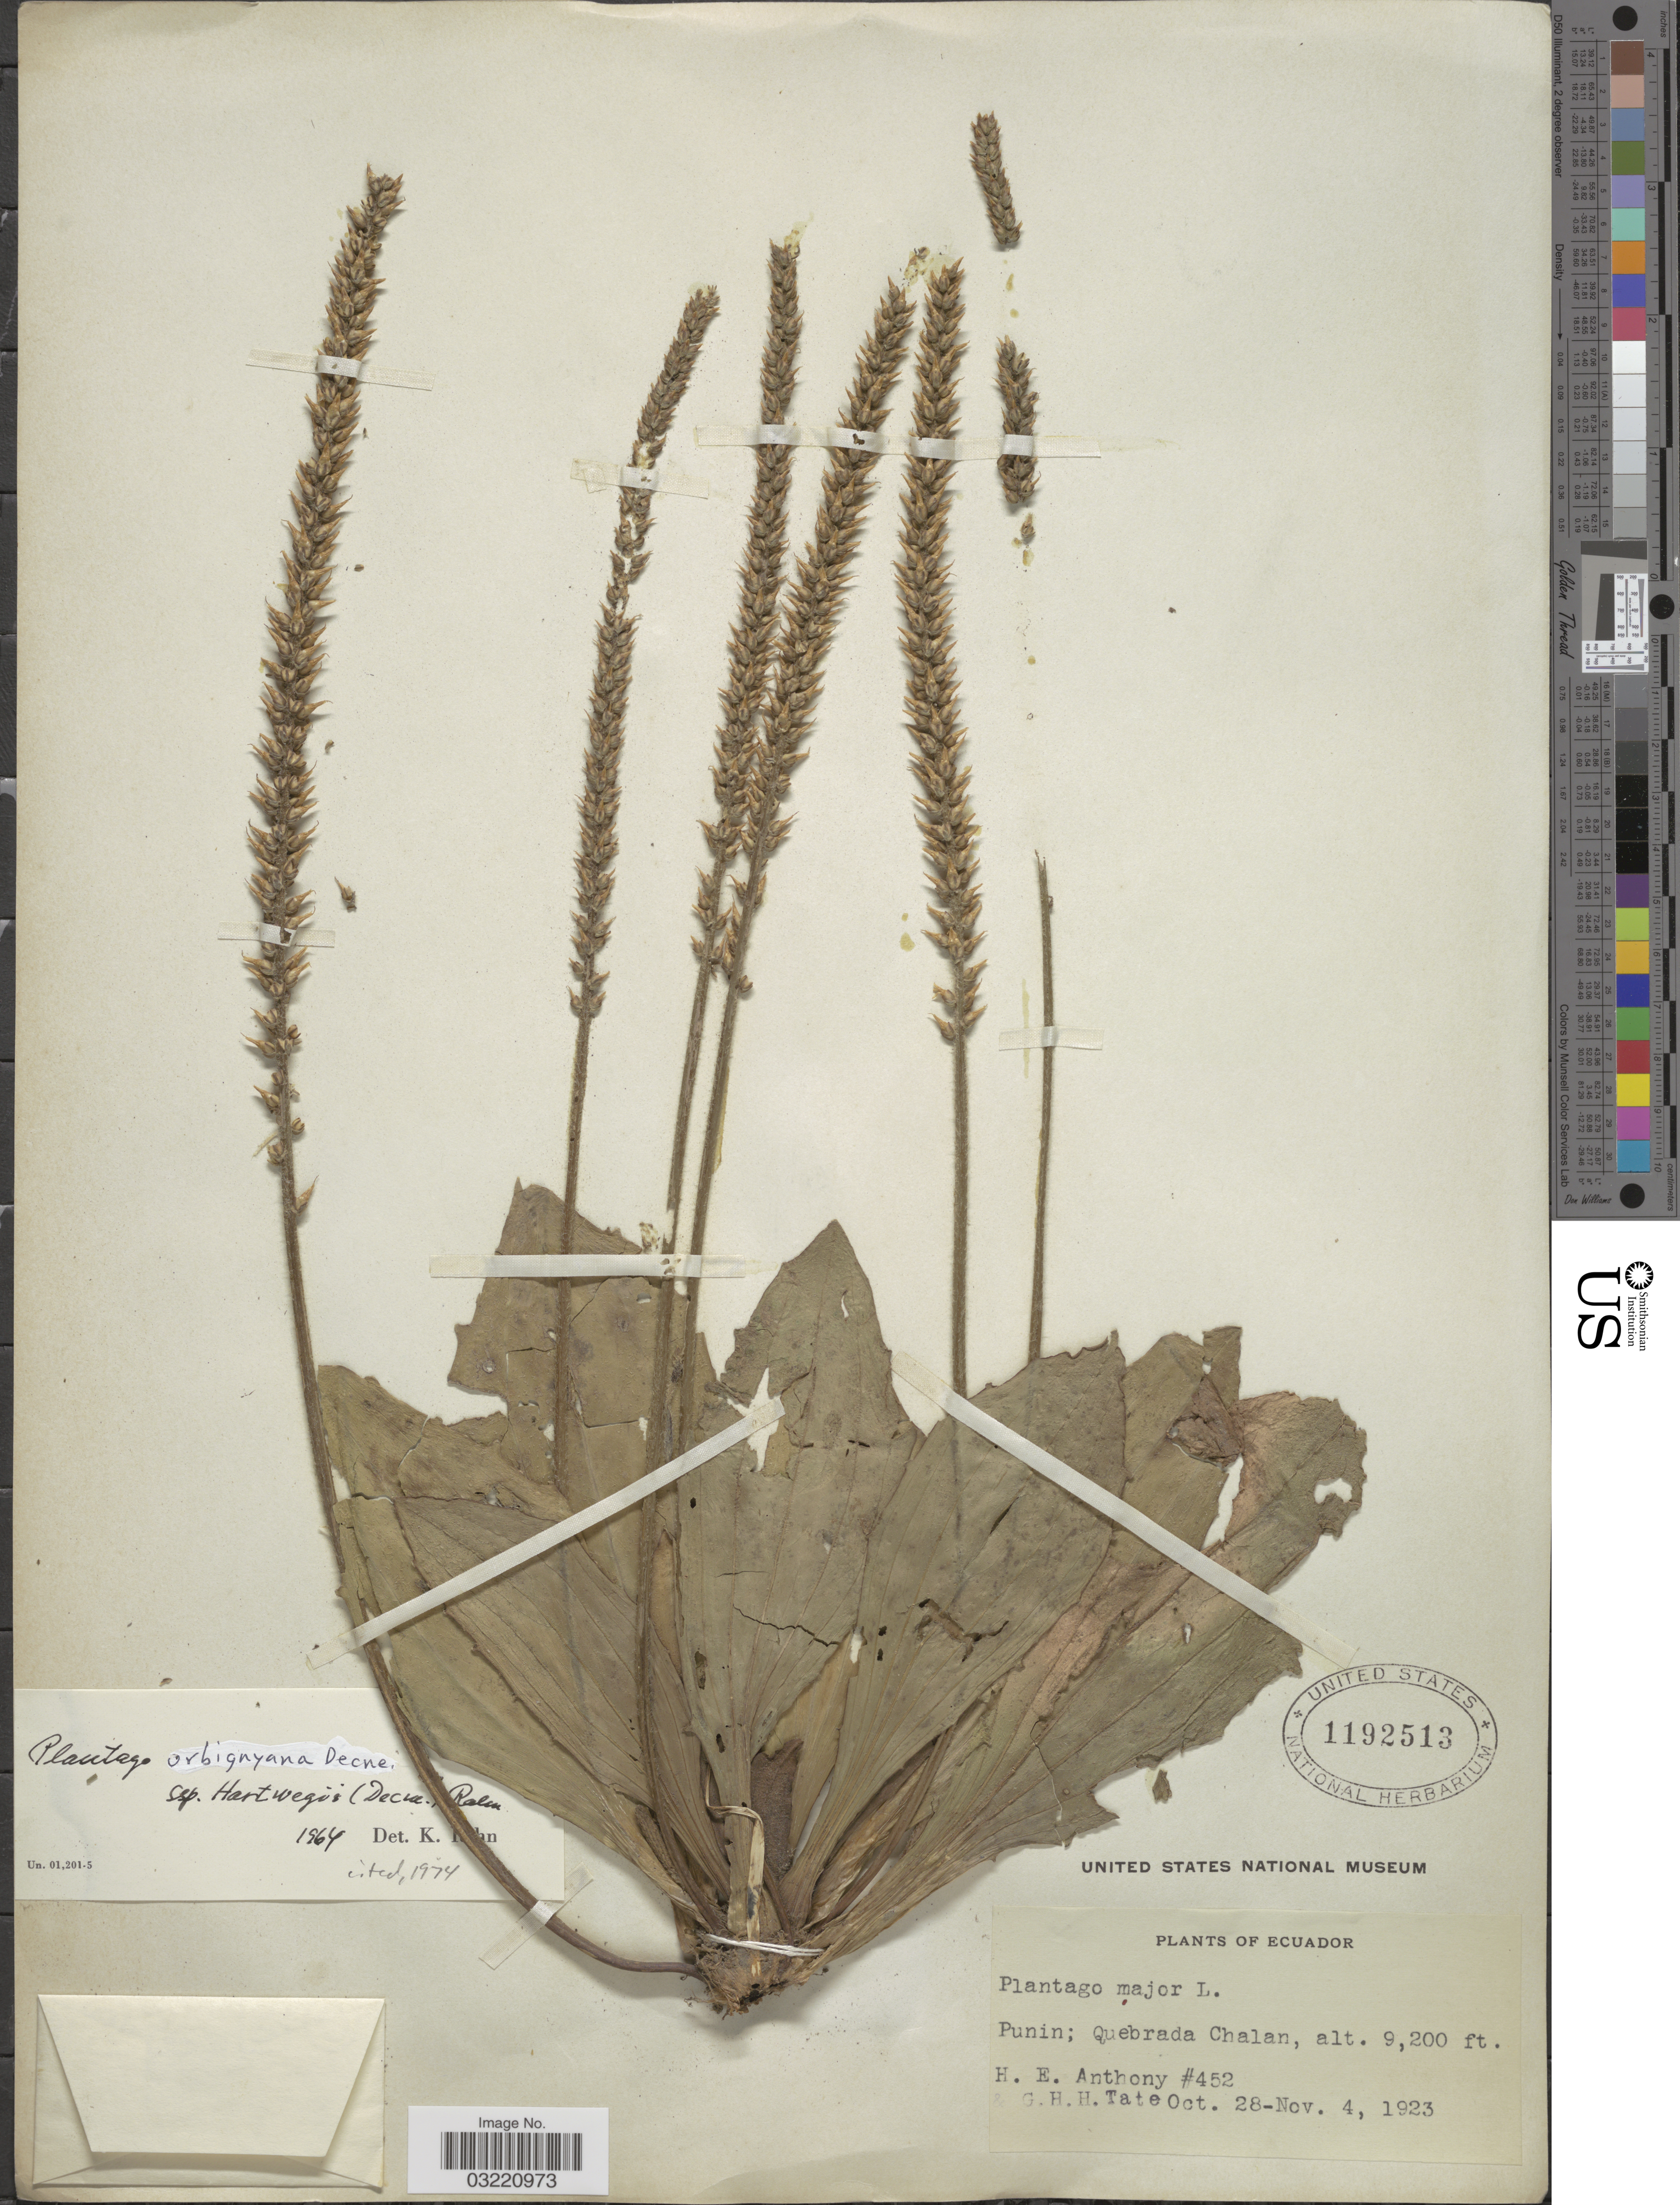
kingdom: Plantae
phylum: Tracheophyta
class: Magnoliopsida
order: Lamiales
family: Plantaginaceae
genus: Plantago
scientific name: Plantago orbignyana subsp. hartwegii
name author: (Decne.) Rahn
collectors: H. E. Anthony & G. H. H.Tate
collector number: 452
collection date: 1923-10-28/1923-11-04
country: Ecuador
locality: Punin; Quebrada Chalan.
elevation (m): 2804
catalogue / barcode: US 1192513